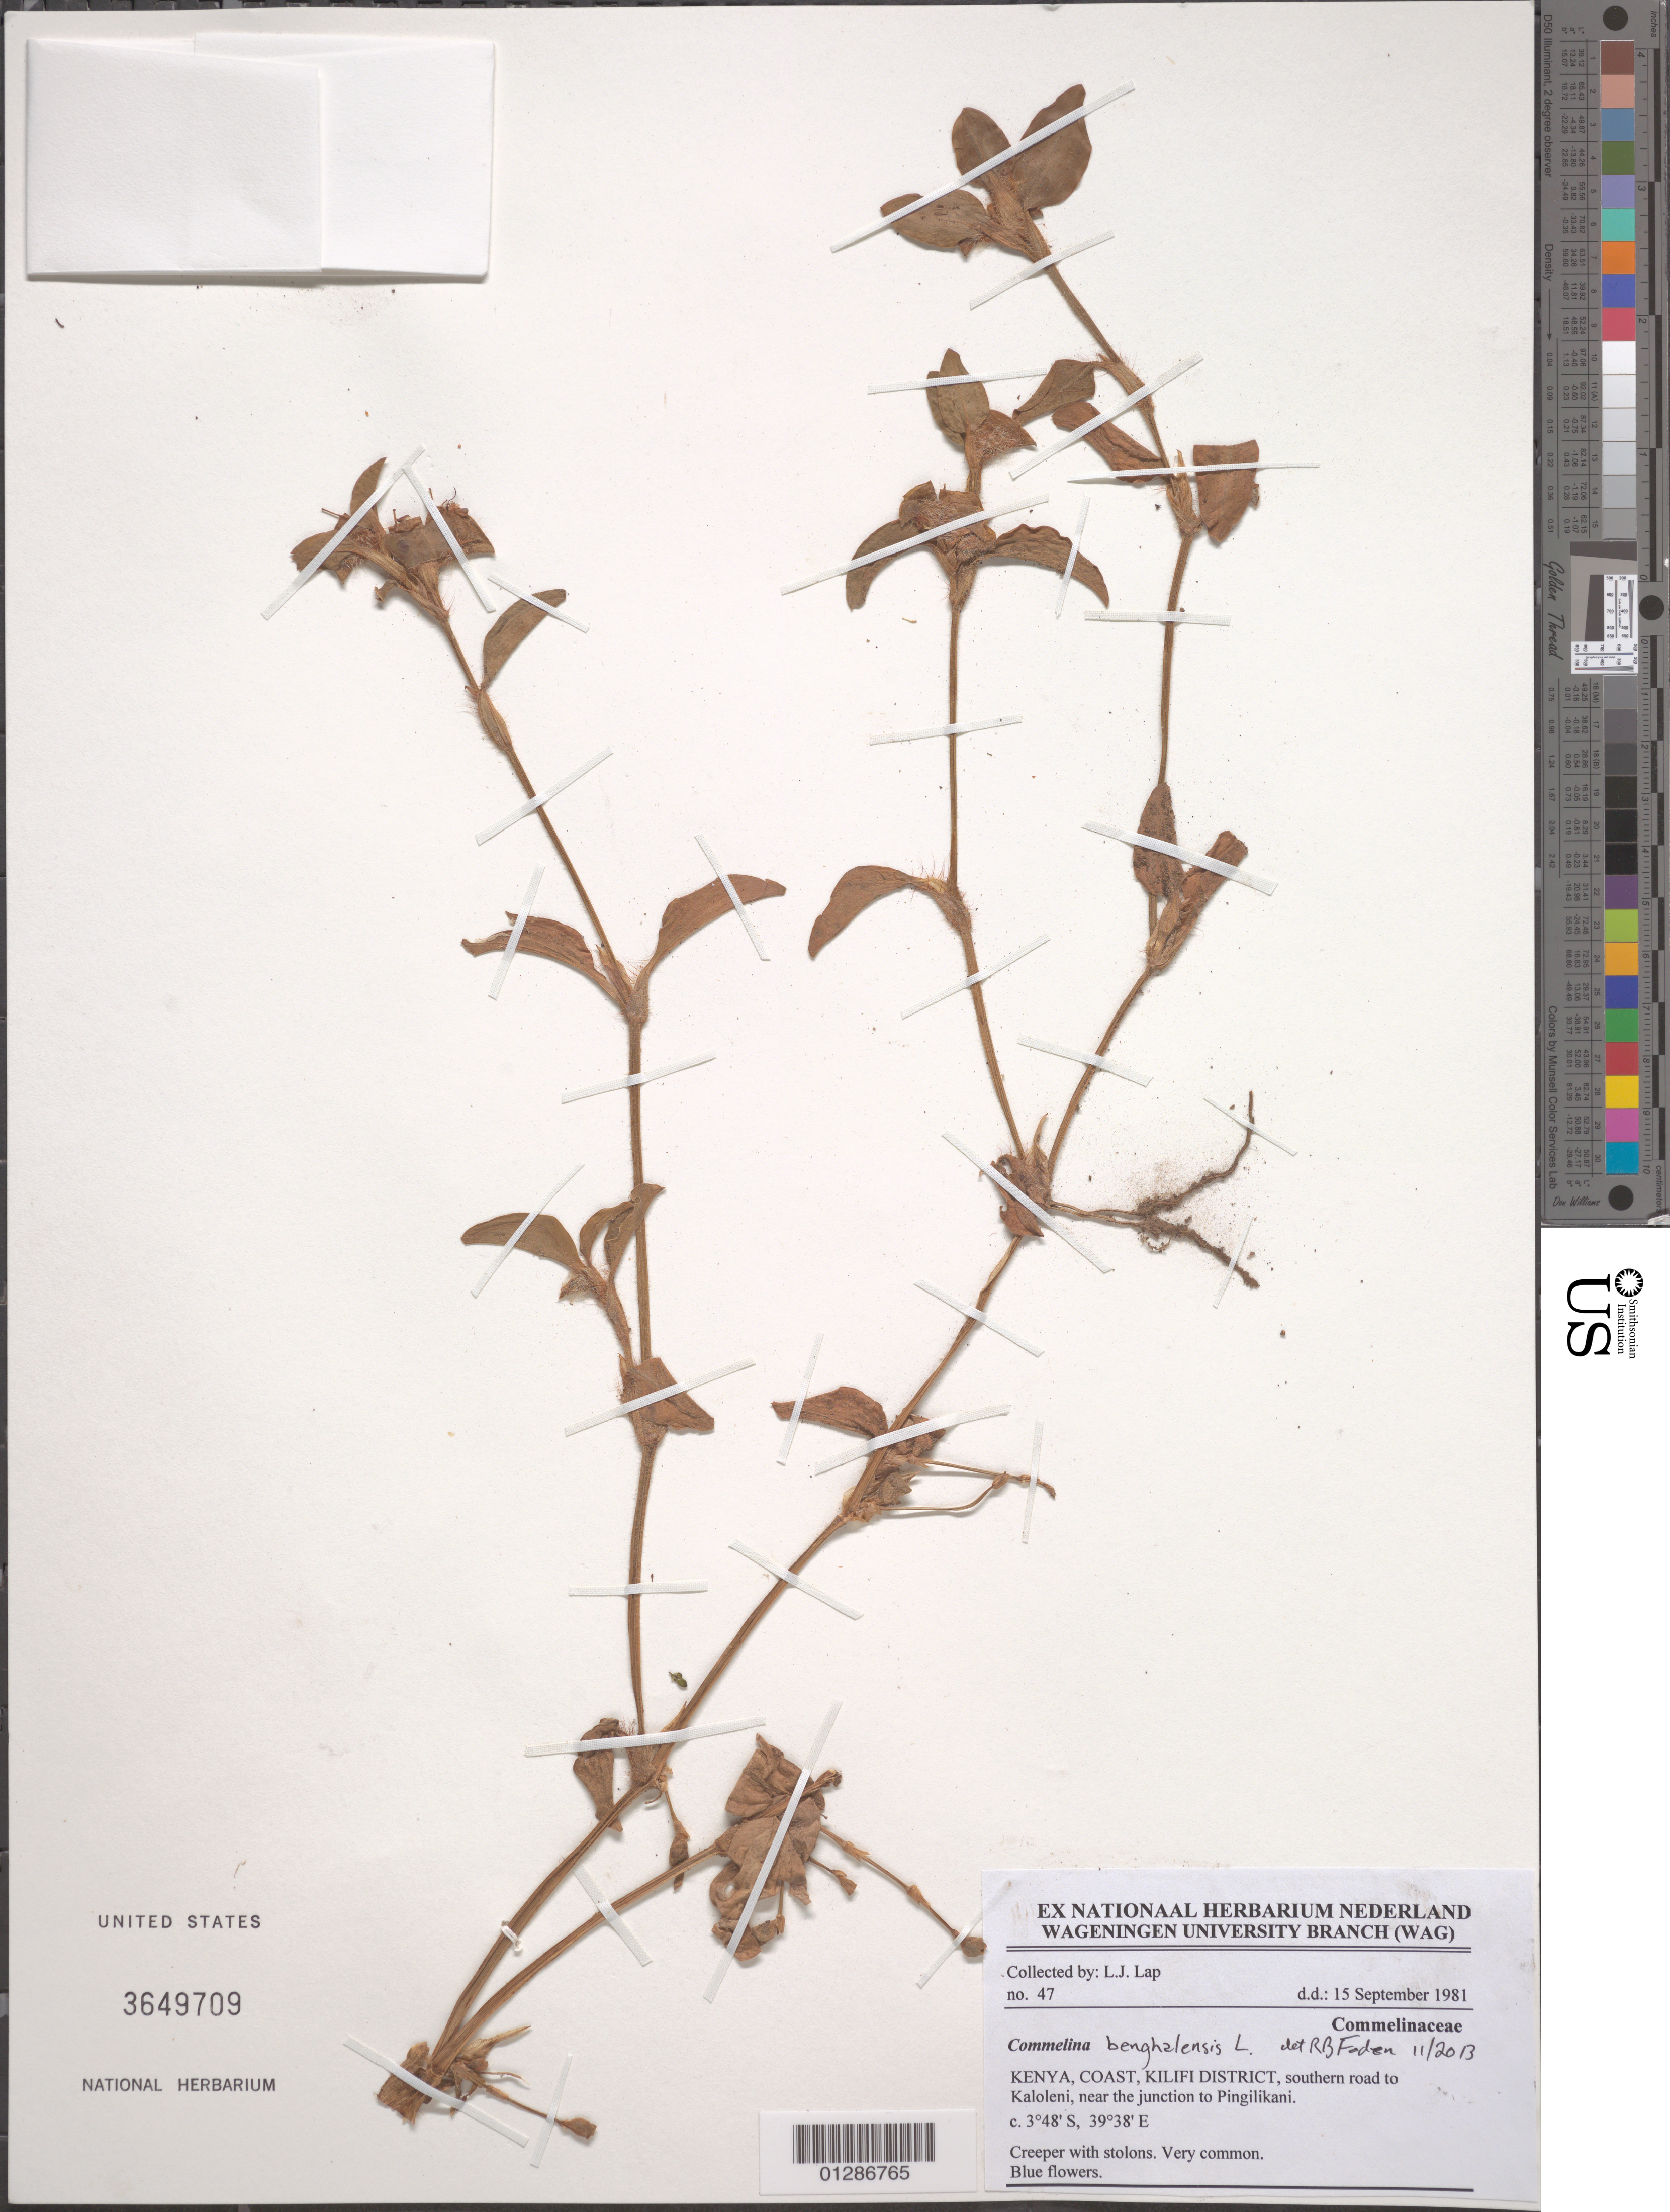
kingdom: Plantae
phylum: Tracheophyta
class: Liliopsida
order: Commelinales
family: Commelinaceae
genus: Commelina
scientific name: Commelina benghalensis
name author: L.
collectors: L. Lap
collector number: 47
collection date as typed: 15 Sep 1981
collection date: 1981-09-15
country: Kenya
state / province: Kilifi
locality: Southern road to Kaloleni, near the junction to Pingilikani.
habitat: Creeper with stolons.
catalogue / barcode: US 3649709